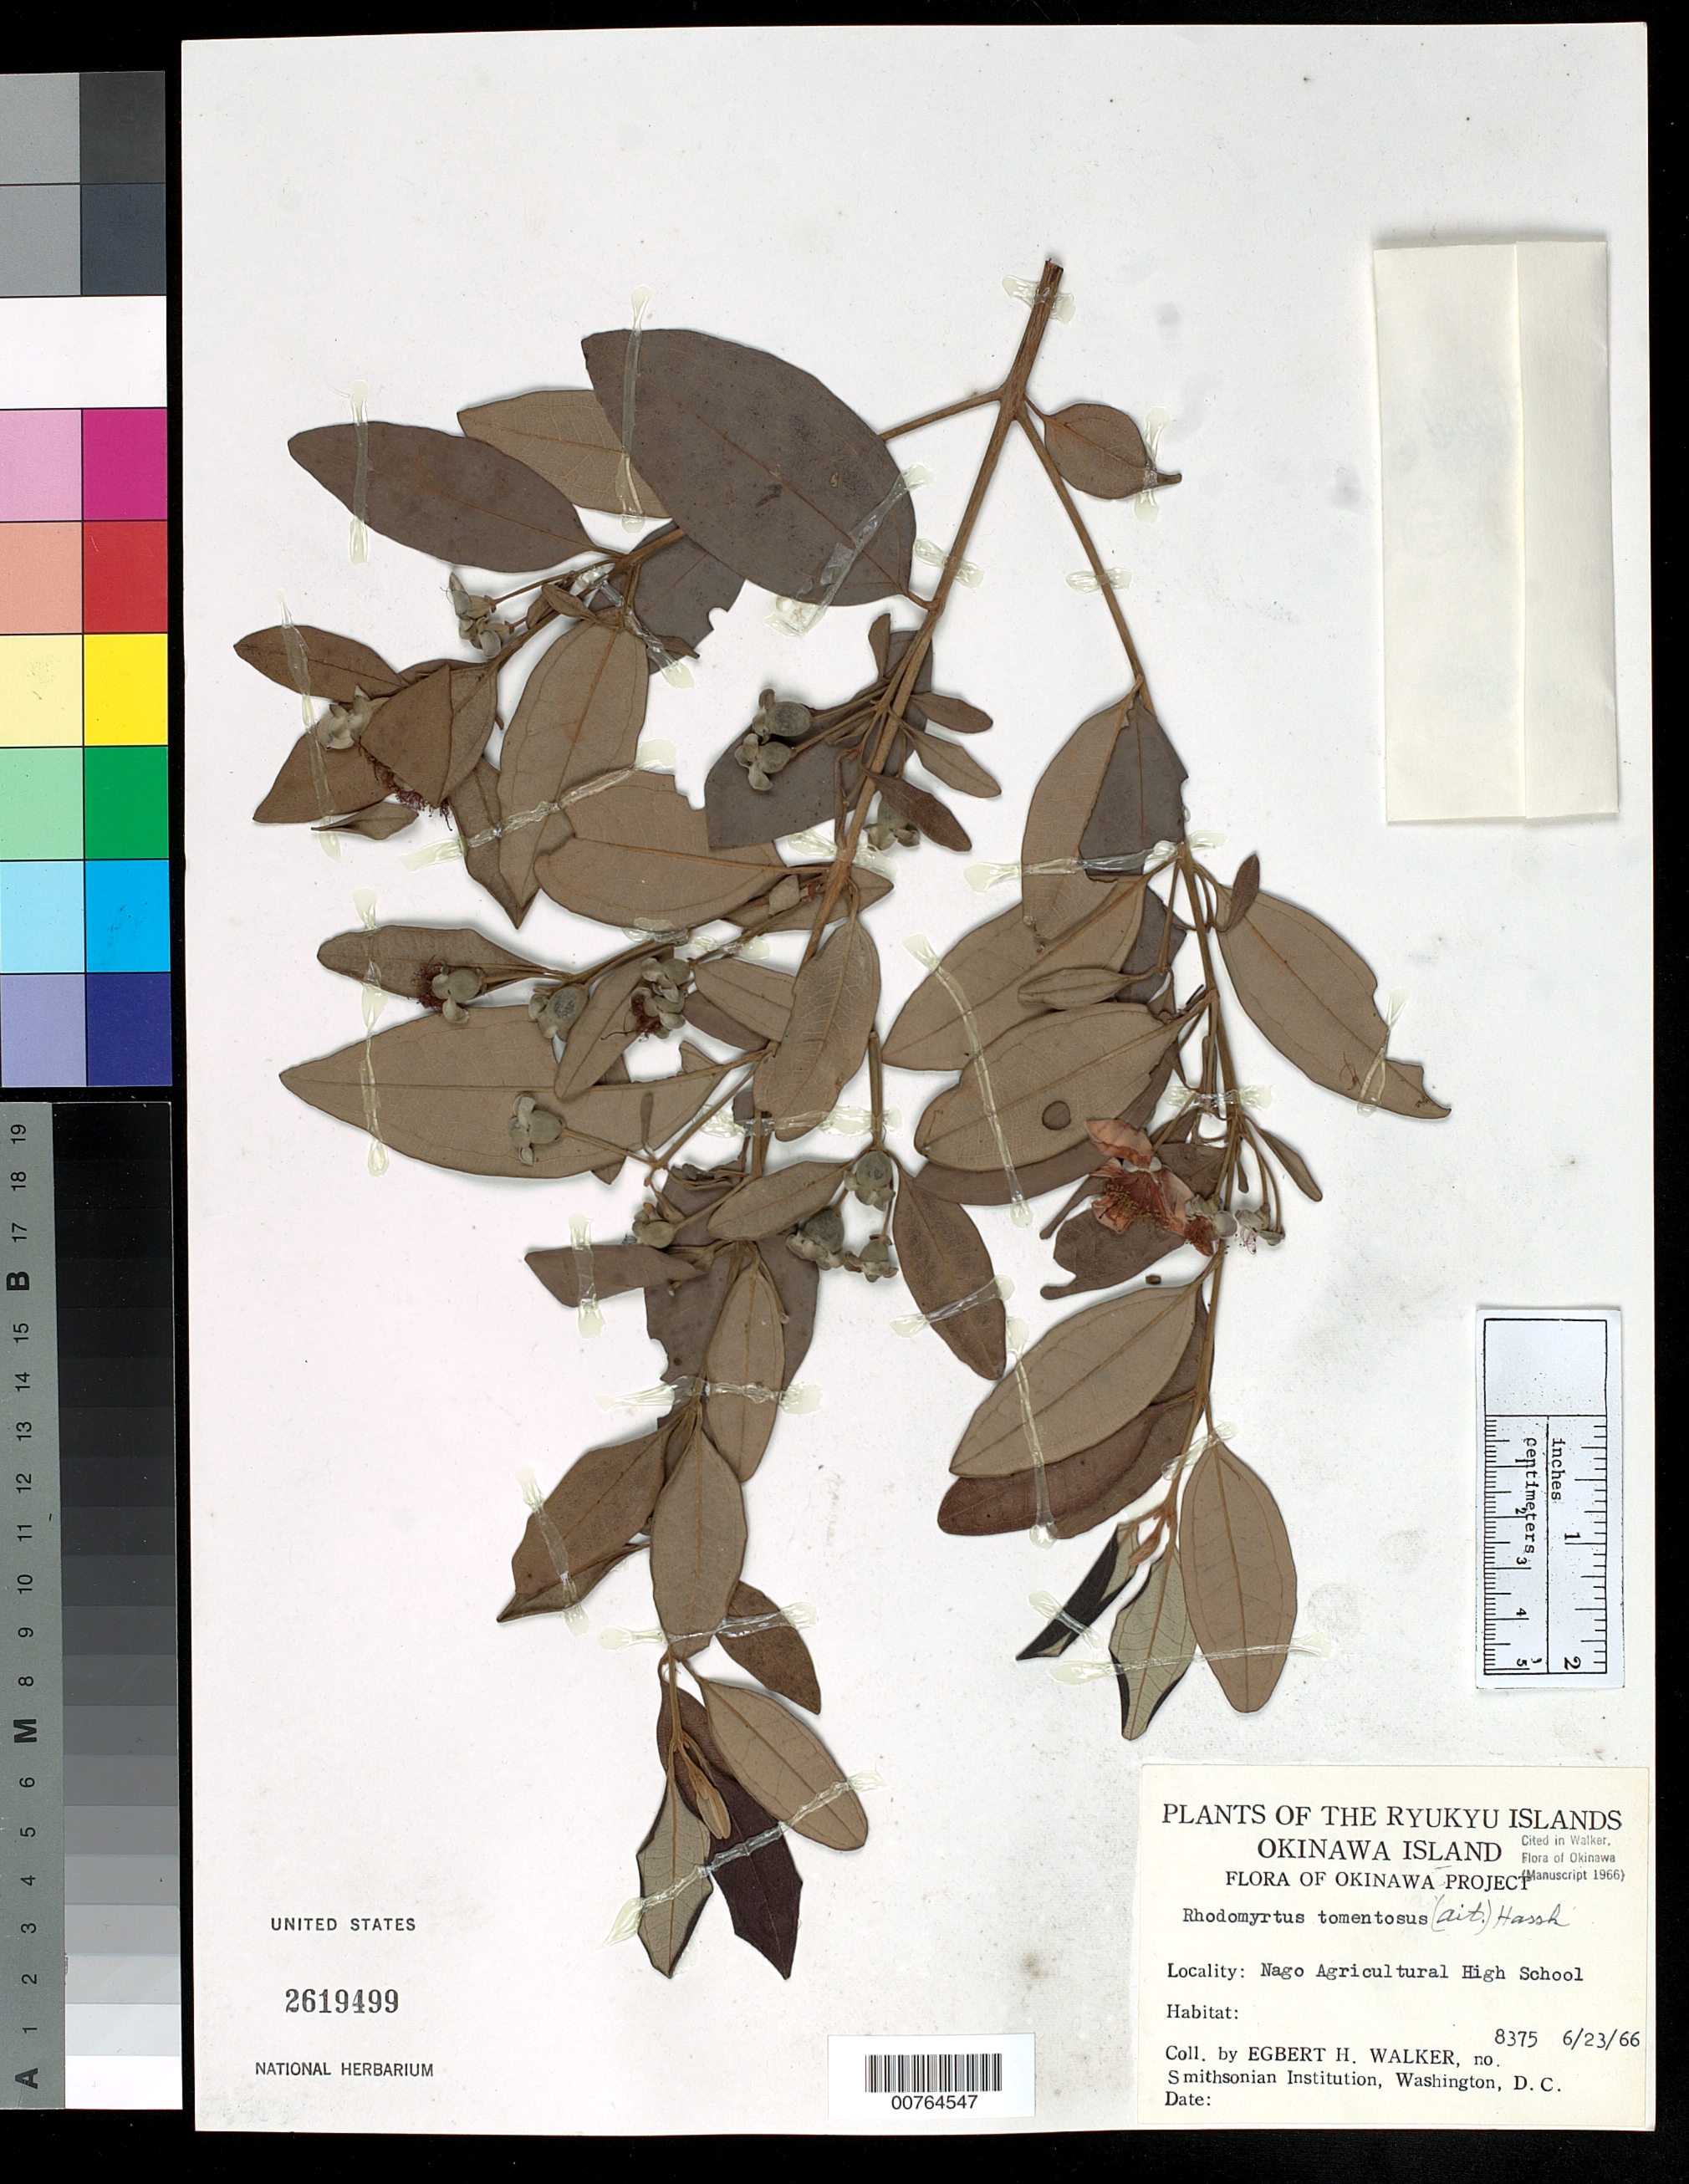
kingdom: Plantae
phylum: Tracheophyta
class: Magnoliopsida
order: Myrtales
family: Myrtaceae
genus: Rhodomyrtus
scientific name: Rhodomyrtus tomentosa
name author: (Aiton) Hassk.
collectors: E. H. Walker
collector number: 8375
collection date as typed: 23 Jun 1966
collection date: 1966-06-23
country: Japan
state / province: Okinawa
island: Okinawa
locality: Nago Agricultural High School.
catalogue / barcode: US 2619499